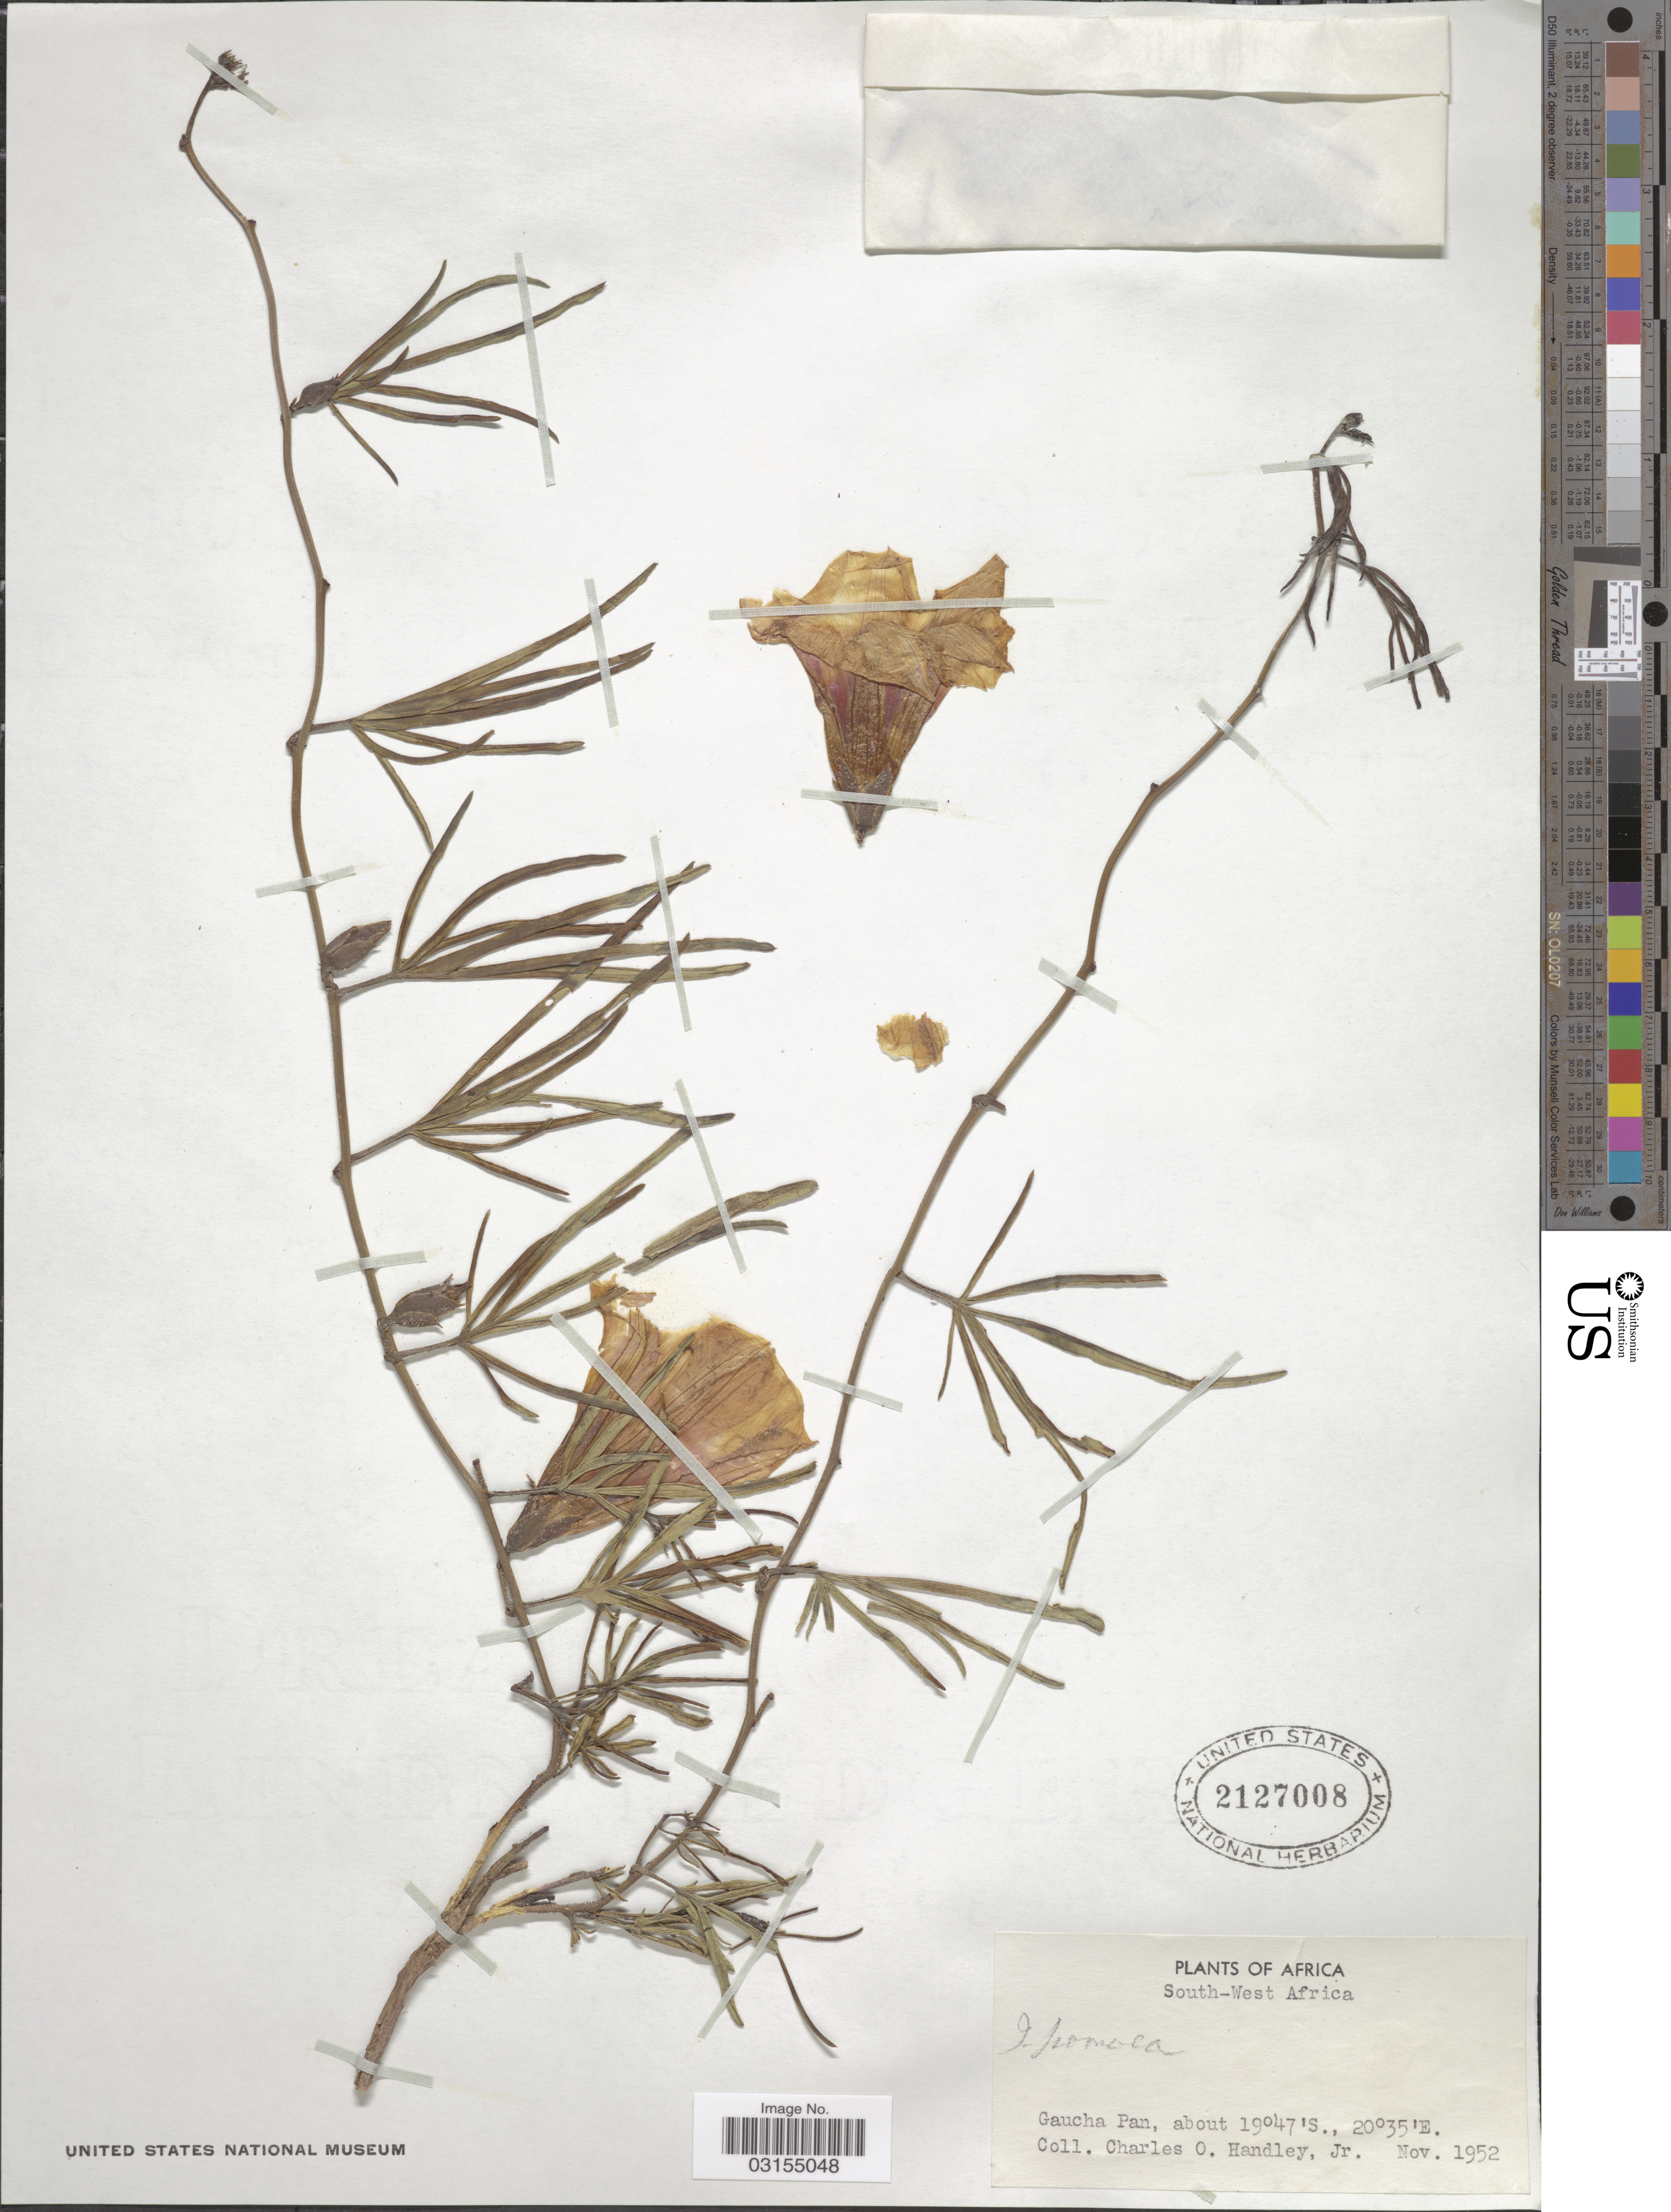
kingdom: Plantae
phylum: Tracheophyta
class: Magnoliopsida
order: Solanales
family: Convolvulaceae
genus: Ipomoea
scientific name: Ipomoea bolusiana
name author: Schinz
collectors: C. Handley Jr.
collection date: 1952-11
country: Namibia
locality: South-West Africa. Gaucha Pan.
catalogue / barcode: US 2127008